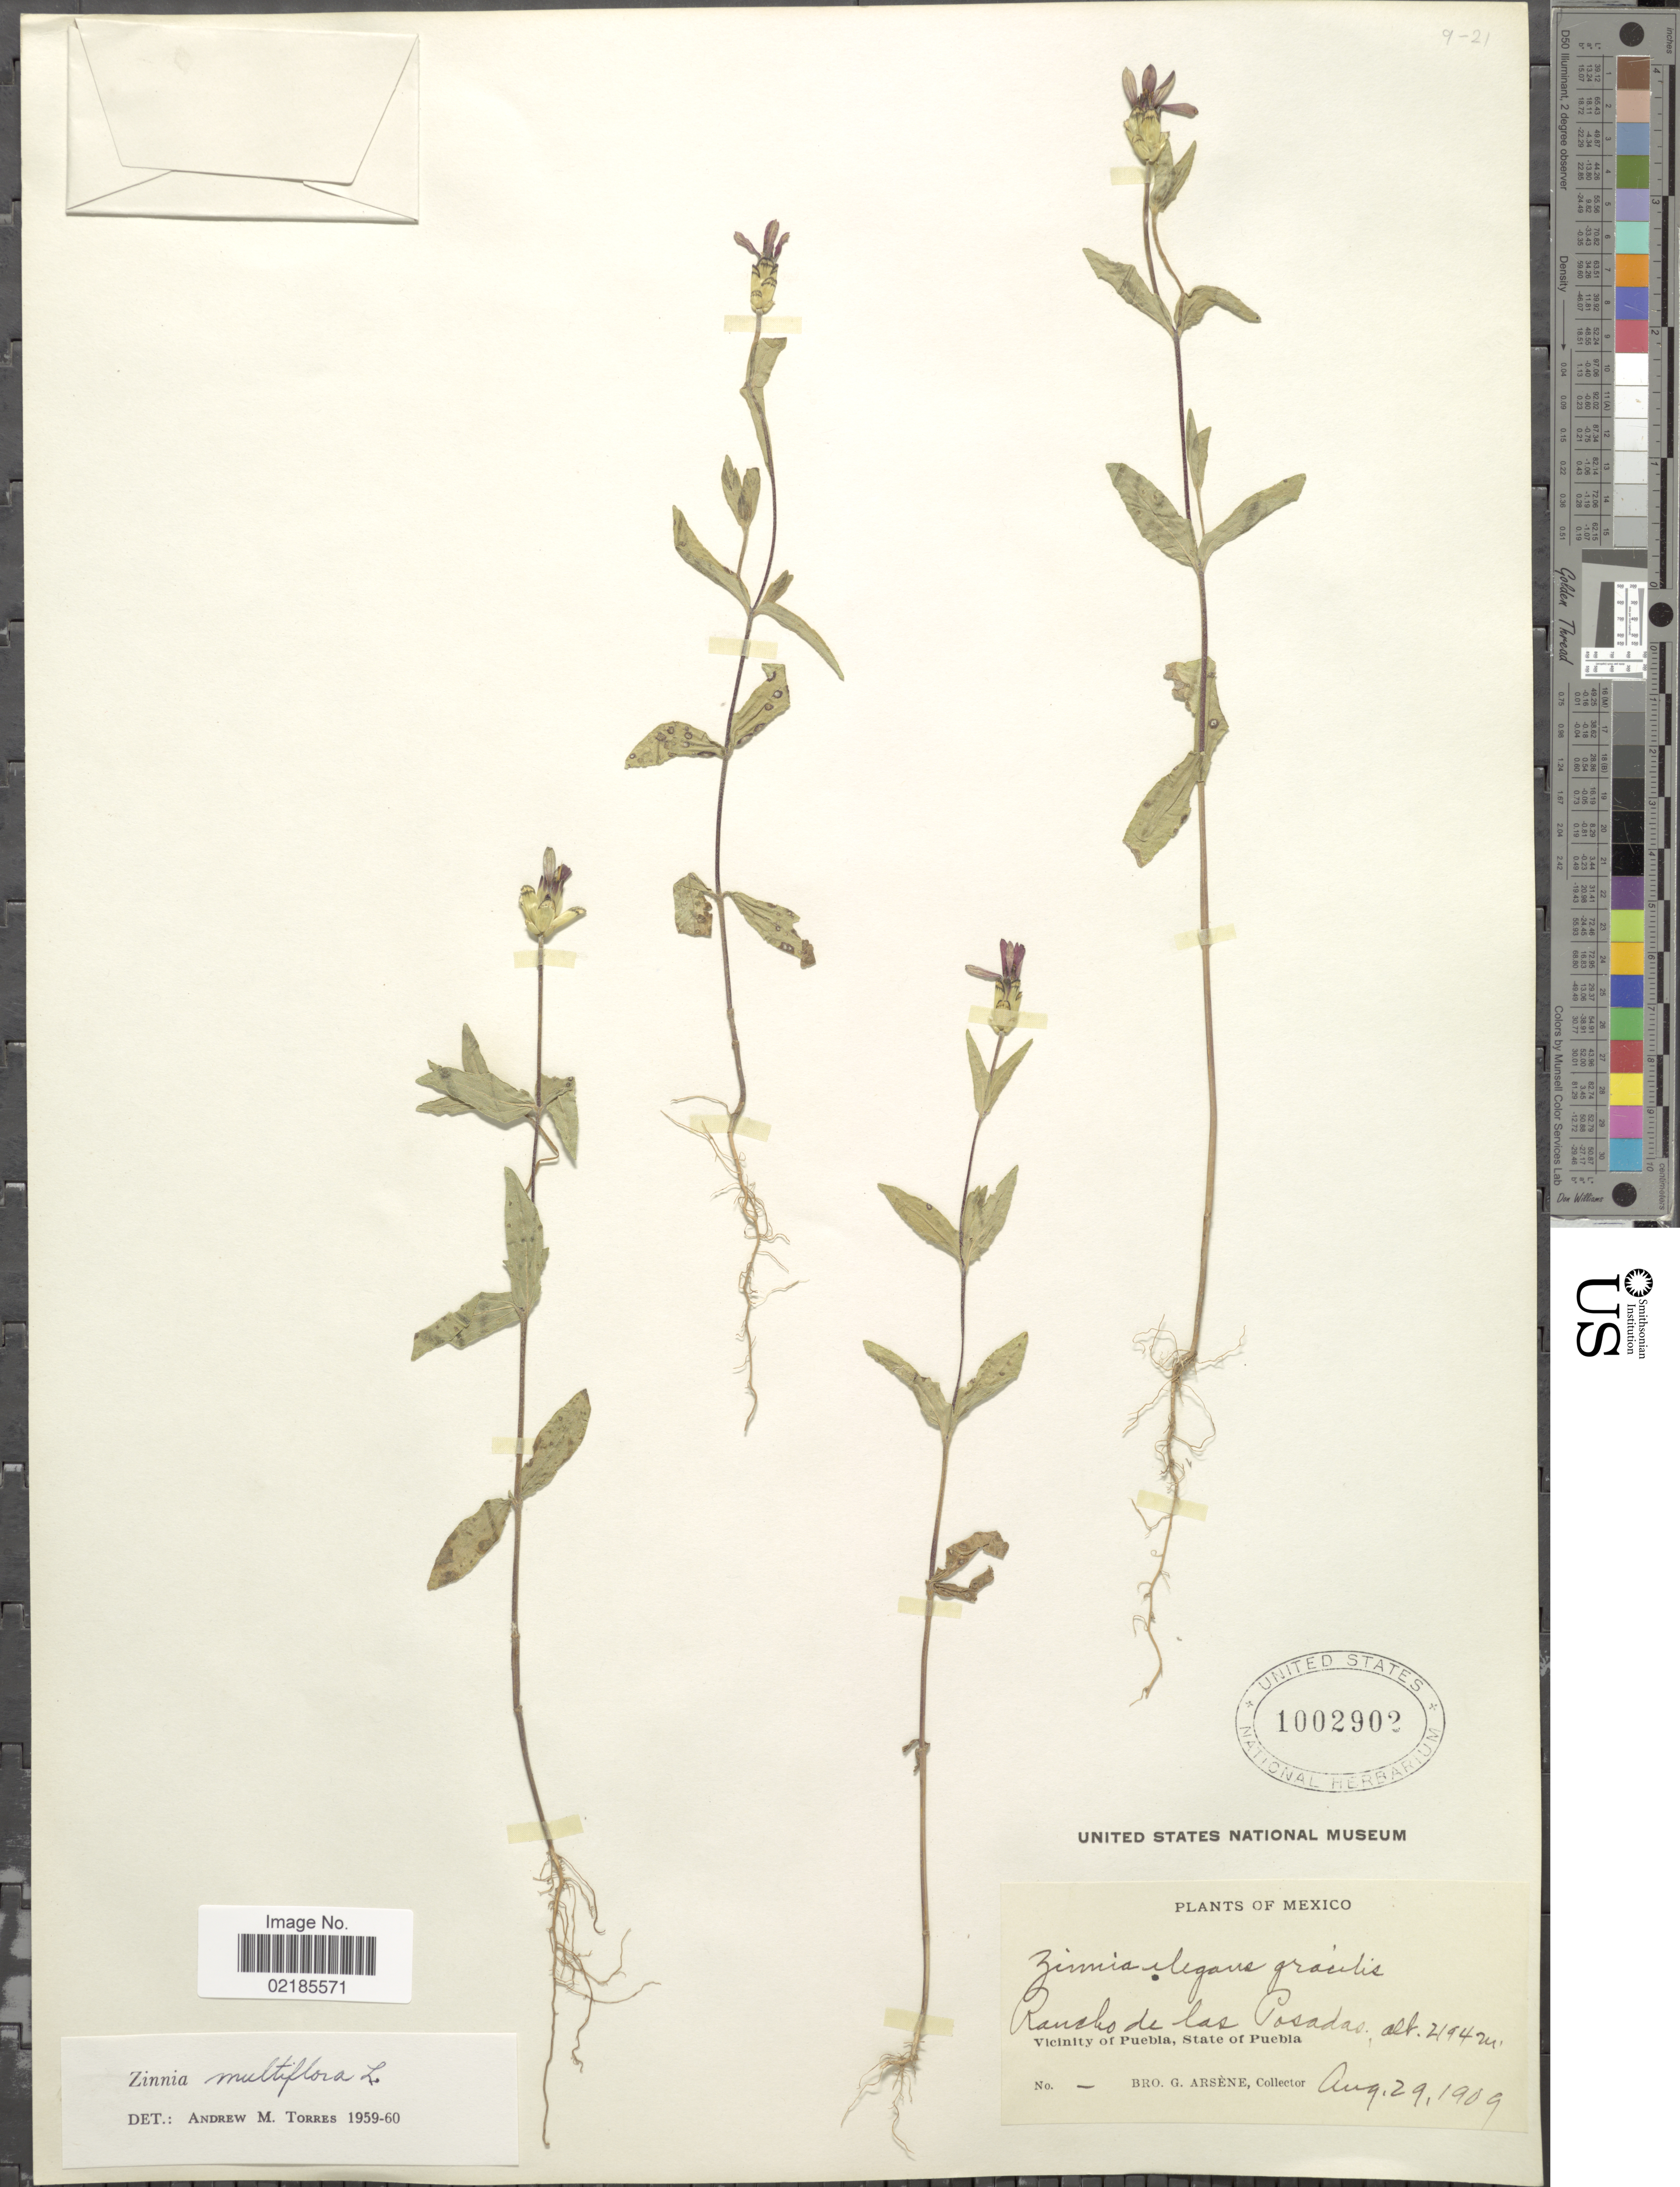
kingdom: Plantae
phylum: Tracheophyta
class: Magnoliopsida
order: Asterales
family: Asteraceae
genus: Zinnia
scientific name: Zinnia peruviana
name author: (L.) L.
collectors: Bro. G. Arsène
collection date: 1909-08-29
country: Mexico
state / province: Puebla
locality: Rancho de las Posadas, Vicinity of Puebla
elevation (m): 2194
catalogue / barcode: US 1002902